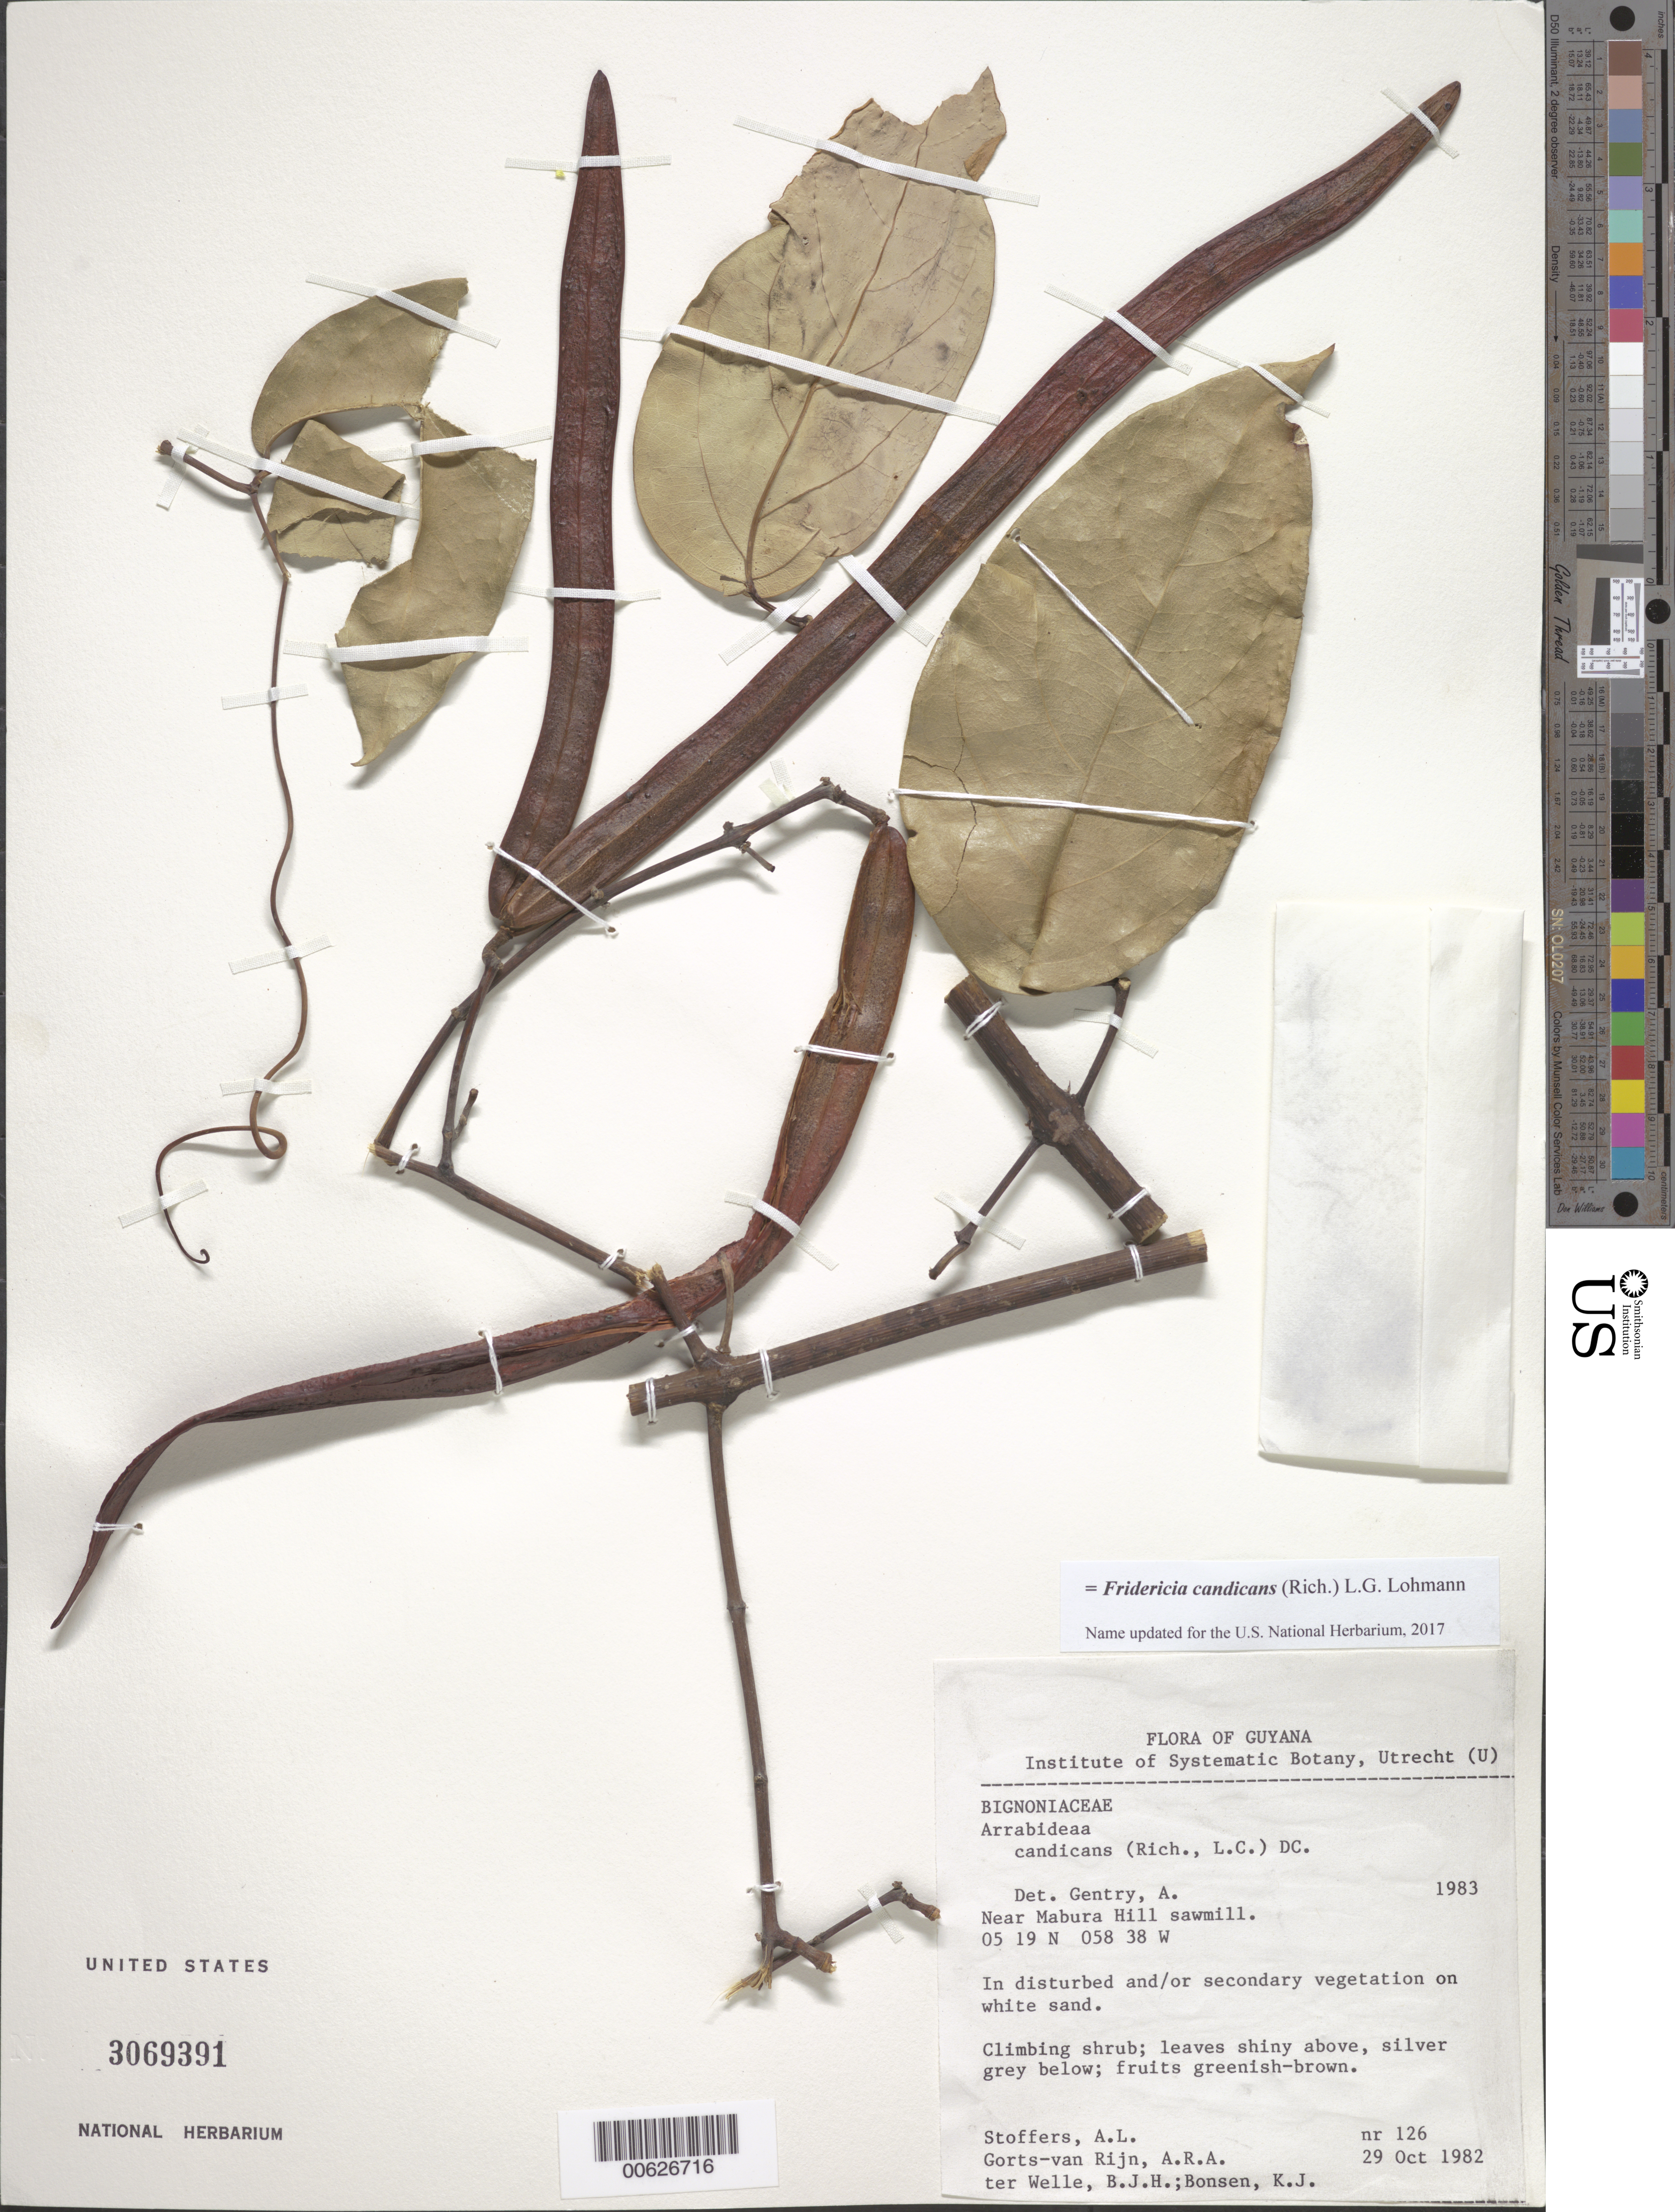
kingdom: Plantae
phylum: Tracheophyta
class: Magnoliopsida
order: Lamiales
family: Bignoniaceae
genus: Arrabidaea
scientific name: Arrabidaea candicans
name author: (Rich.) DC.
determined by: Gentry, A. H.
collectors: A. Stoffers, A. .R. A. Görts-van Rijn, B. Welle & K. Bonsen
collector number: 126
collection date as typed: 29-Oct-82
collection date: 1982-10-29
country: Guyana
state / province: U. Demerara-Berbice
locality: Mabura Hill, near sawmill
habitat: Disturbed and/or secondary vegetation on white sand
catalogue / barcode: US 3069391